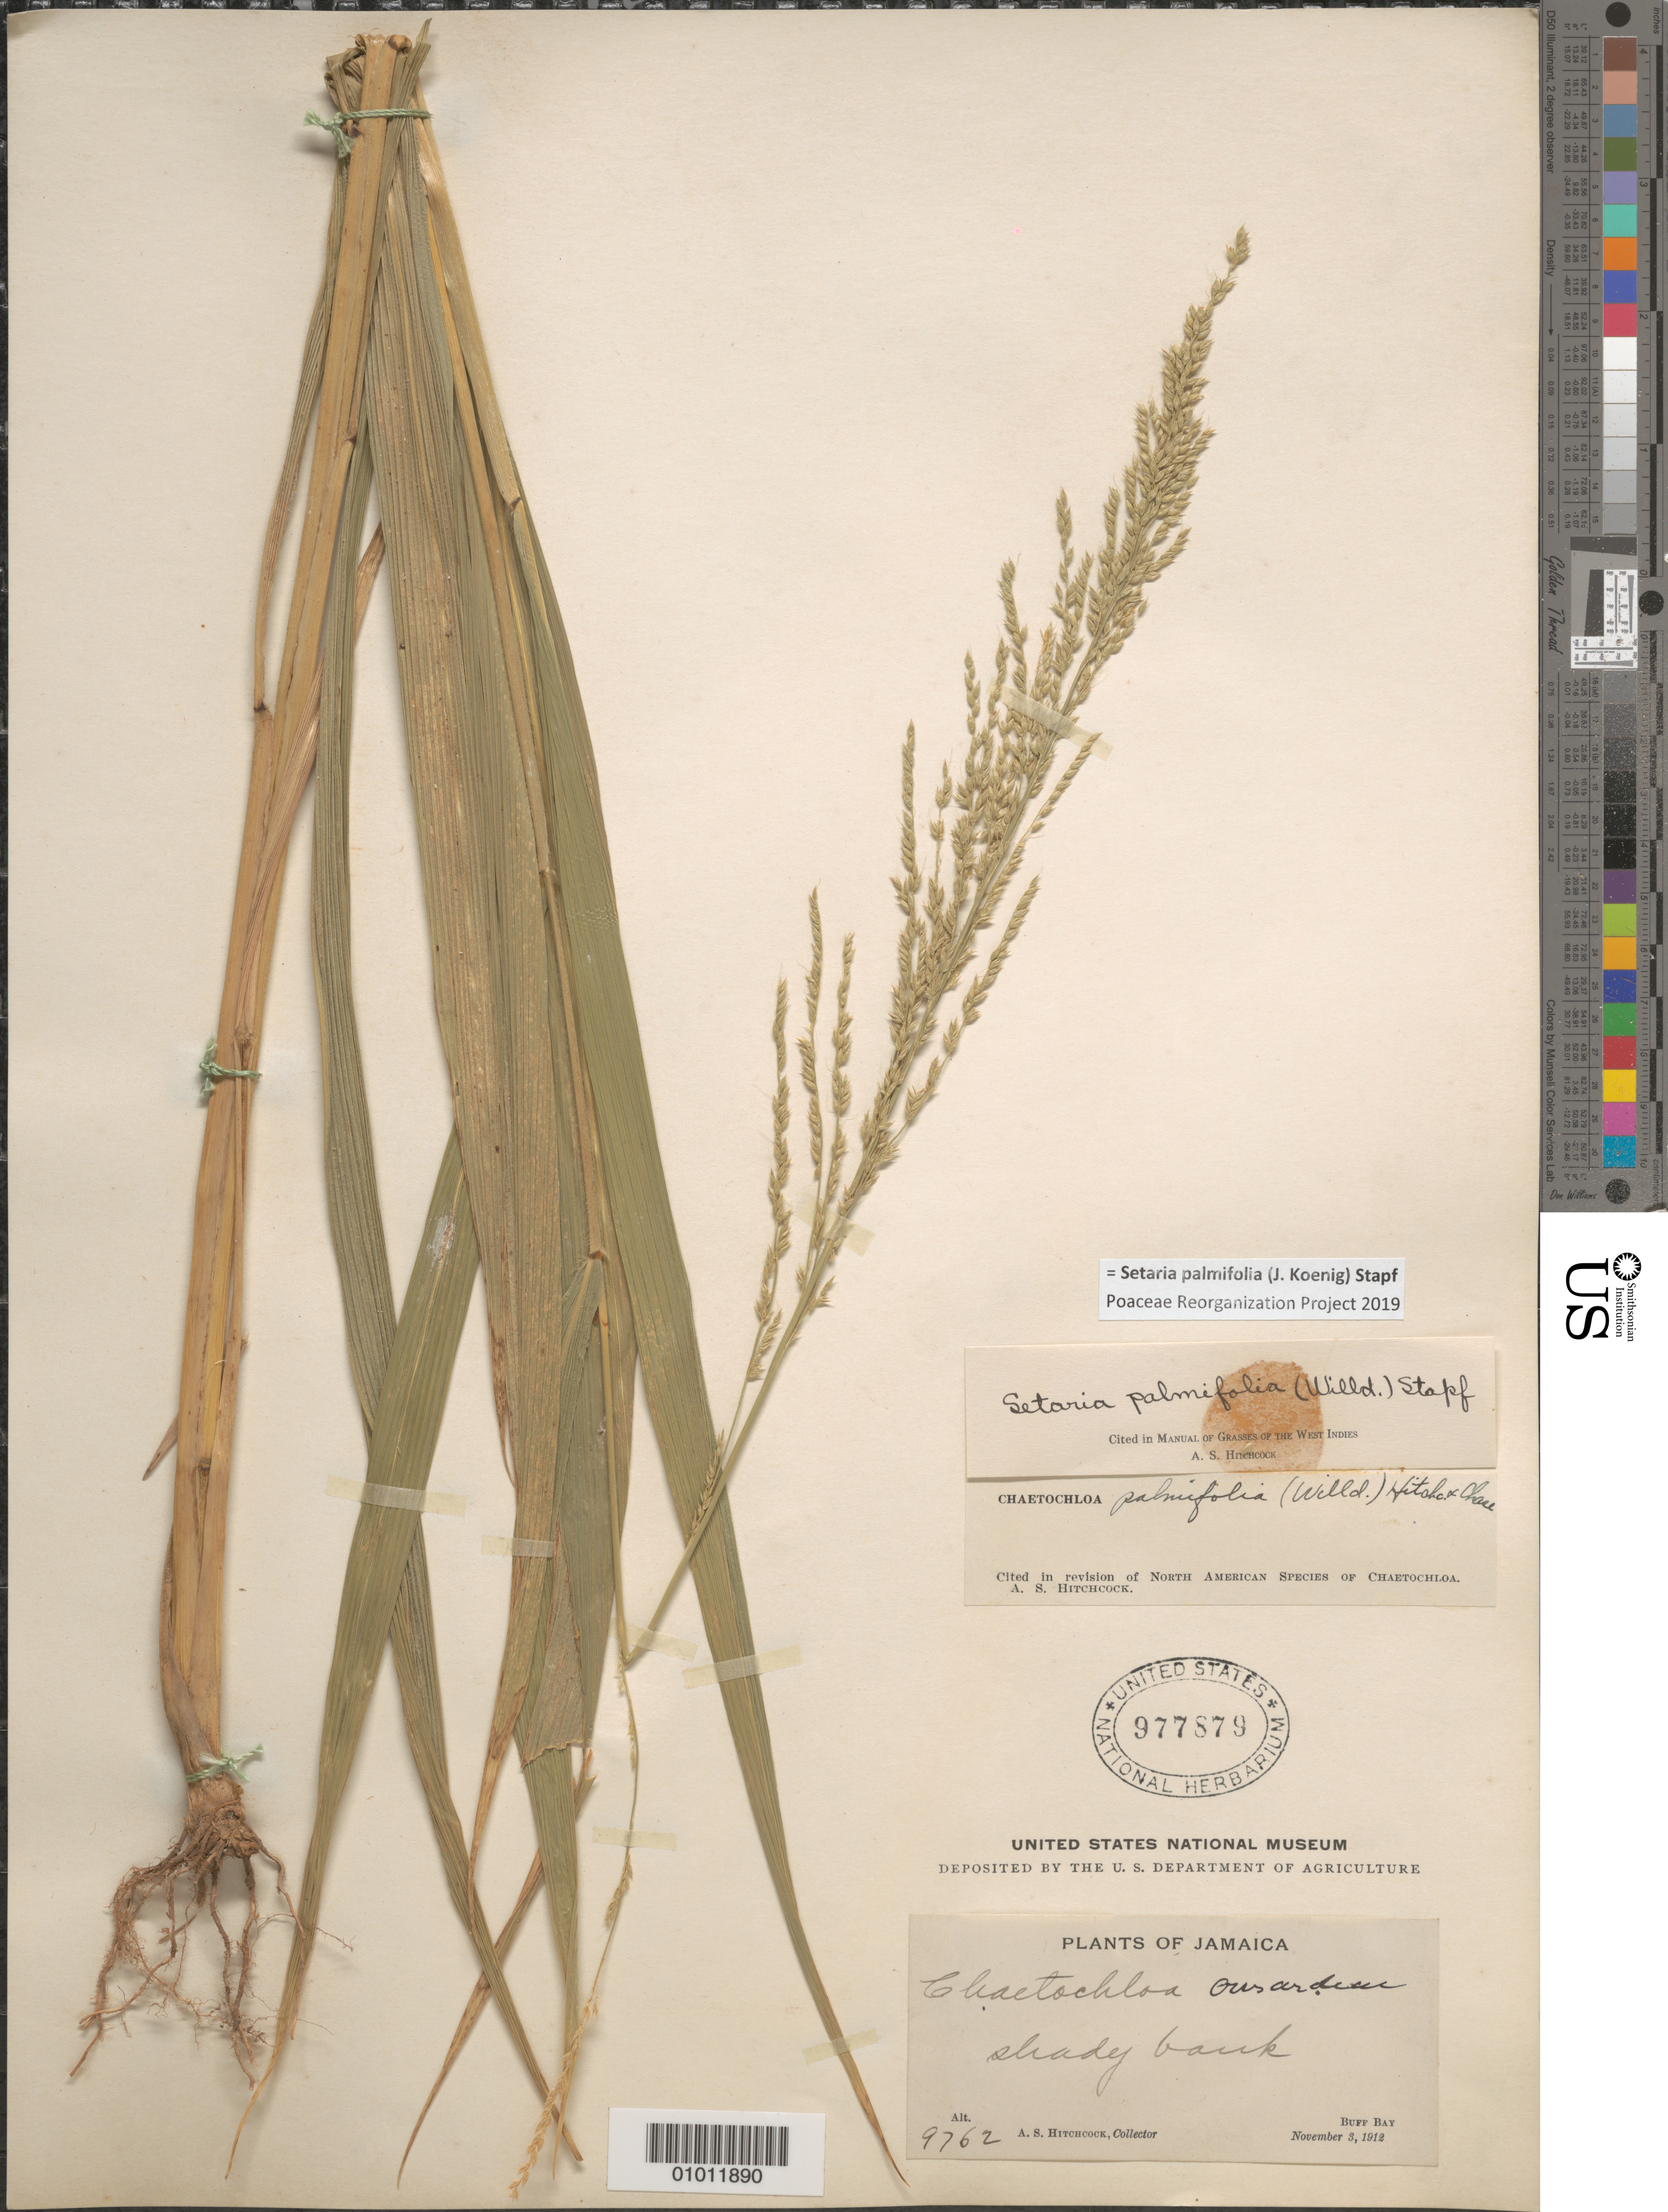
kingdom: Plantae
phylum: Tracheophyta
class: Liliopsida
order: Poales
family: Poaceae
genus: Setaria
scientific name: Setaria palmifolia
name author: (J. Koenig) Stapf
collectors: A. S. Hitchcock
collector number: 9762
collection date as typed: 03 Nov 1912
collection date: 1912-11-03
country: Jamaica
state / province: Portland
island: Jamaica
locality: Buff Bay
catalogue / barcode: US 977879